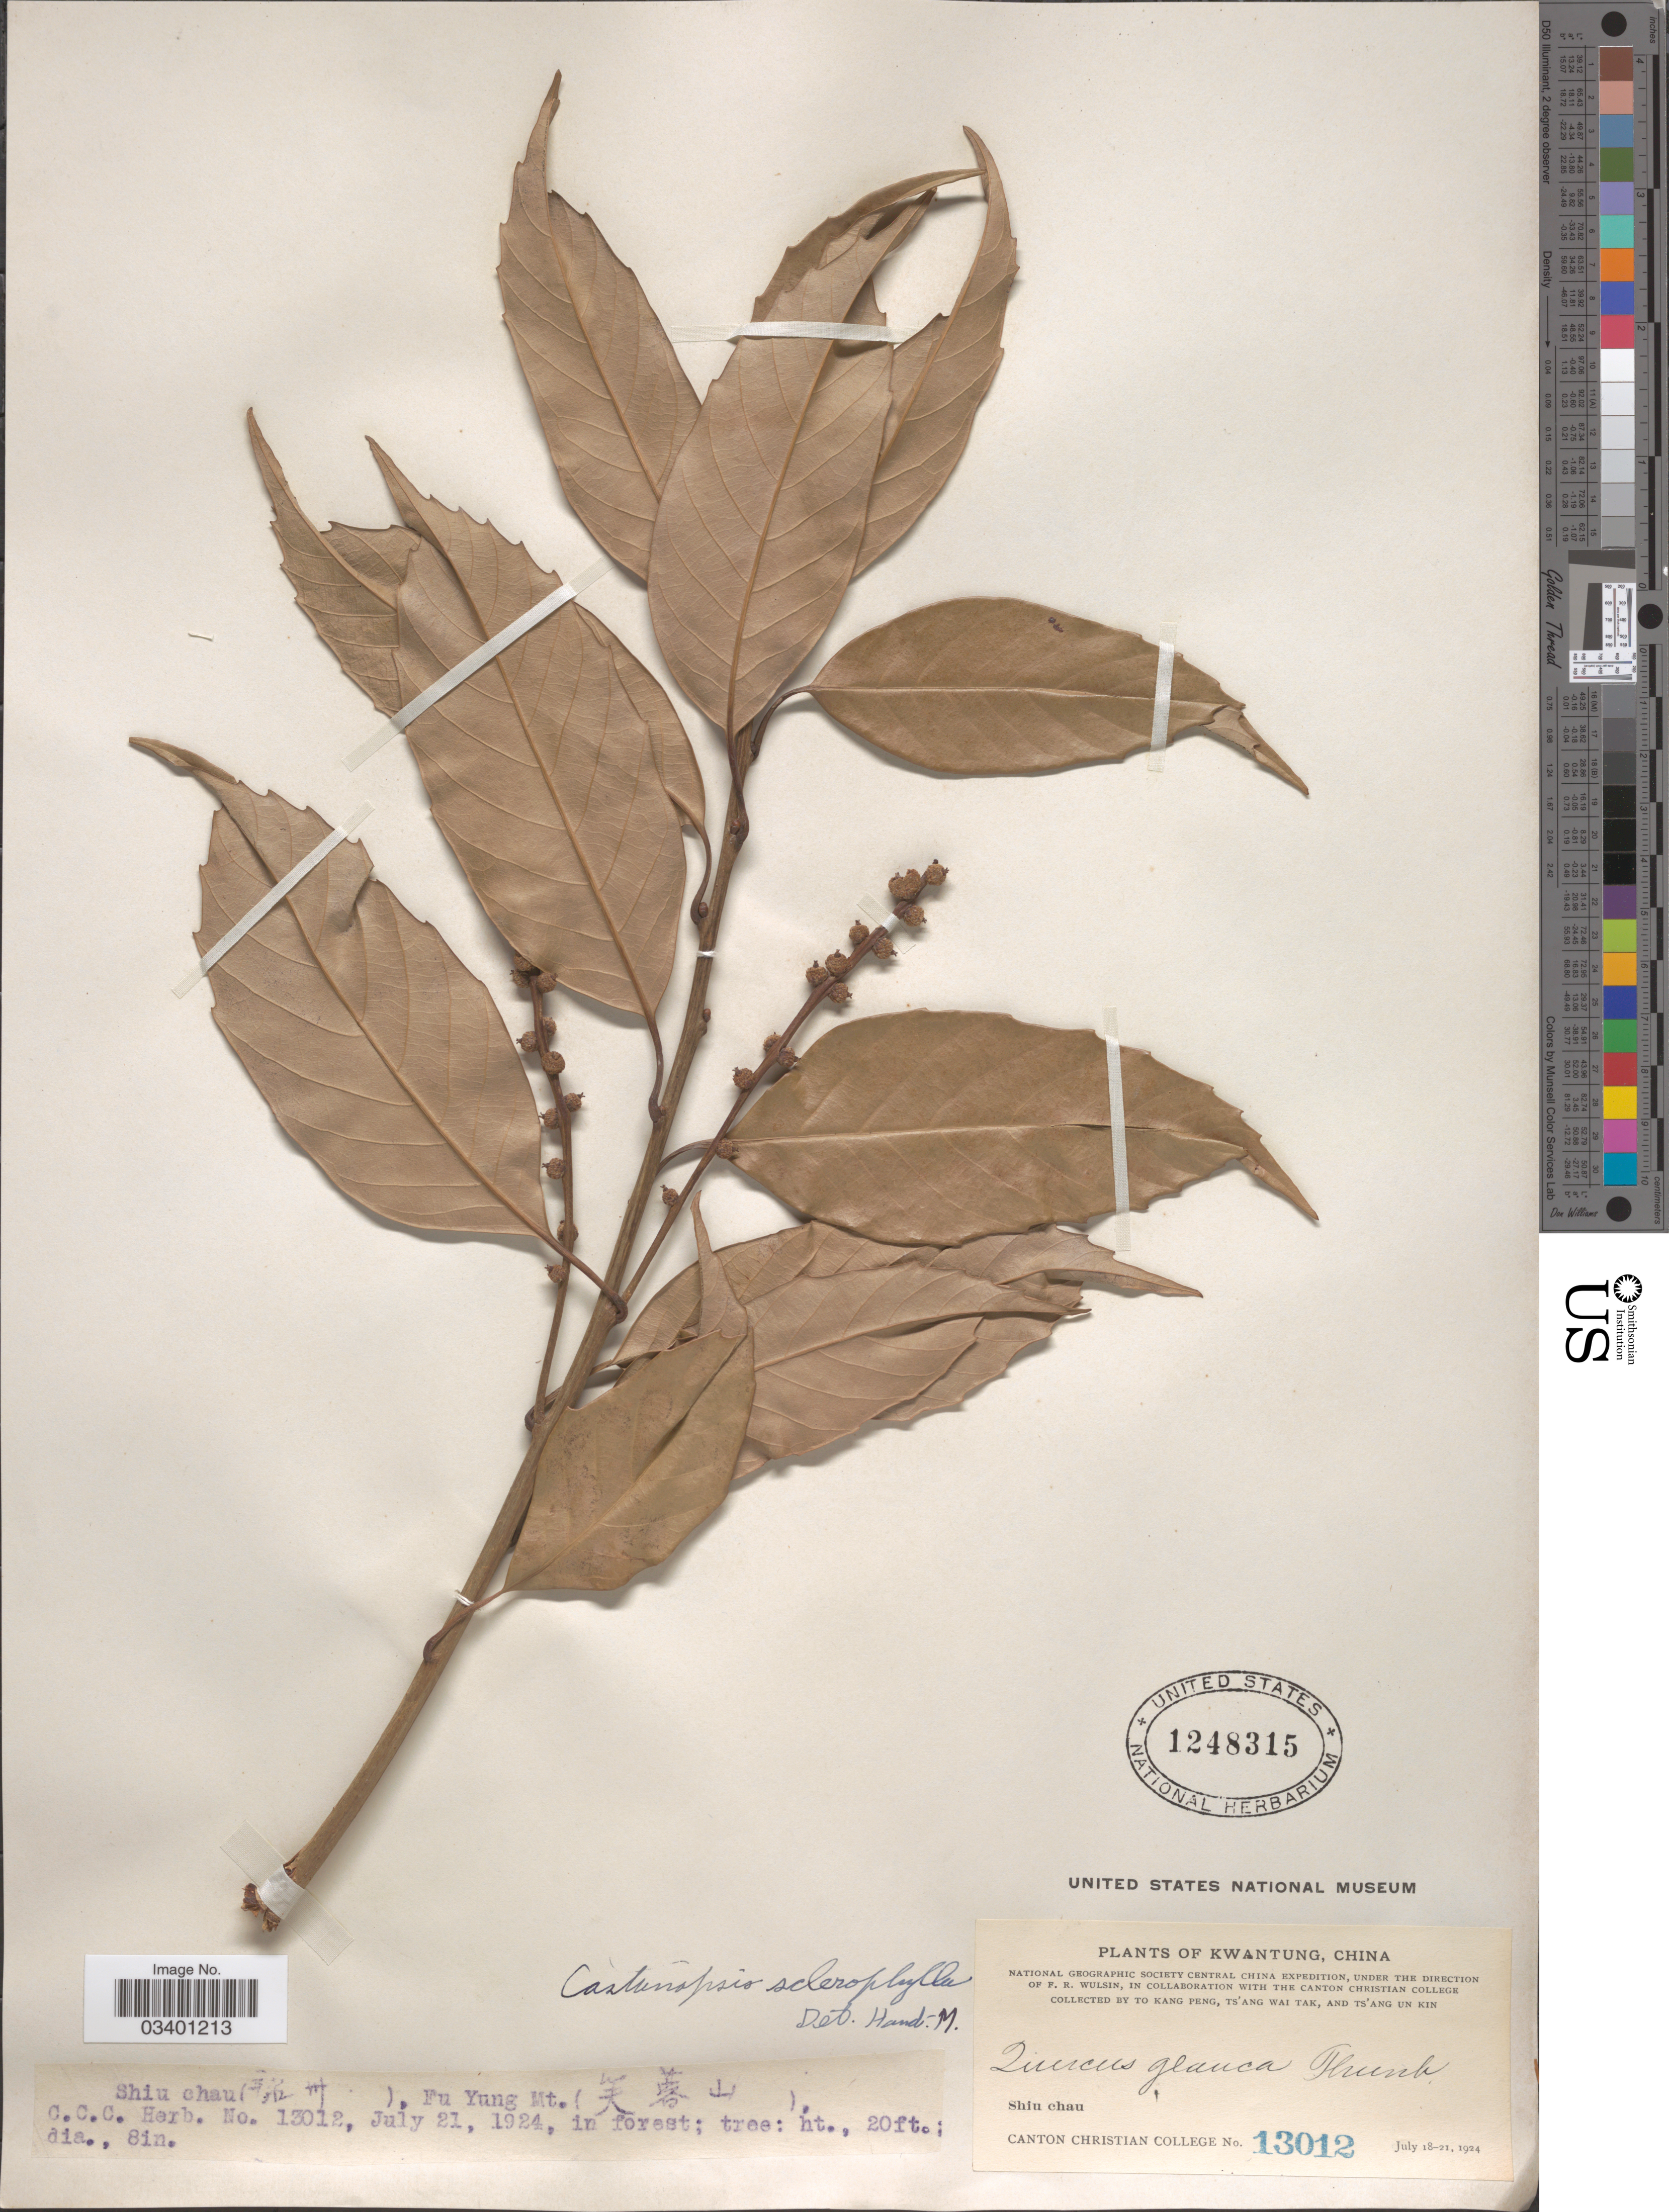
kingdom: Plantae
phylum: Tracheophyta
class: Magnoliopsida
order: Fagales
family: Fagaceae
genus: Castanopsis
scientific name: Castanopsis sclerophylla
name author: (Lindl.) Schottky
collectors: T. K. Peng, W. T. Tsang & Ts' Ang Un Kin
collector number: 13012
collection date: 1924-07-21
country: China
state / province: Guangdong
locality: Kwantung. Shiu chau (X), Fu Yung Mt. (X).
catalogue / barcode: US 1248315